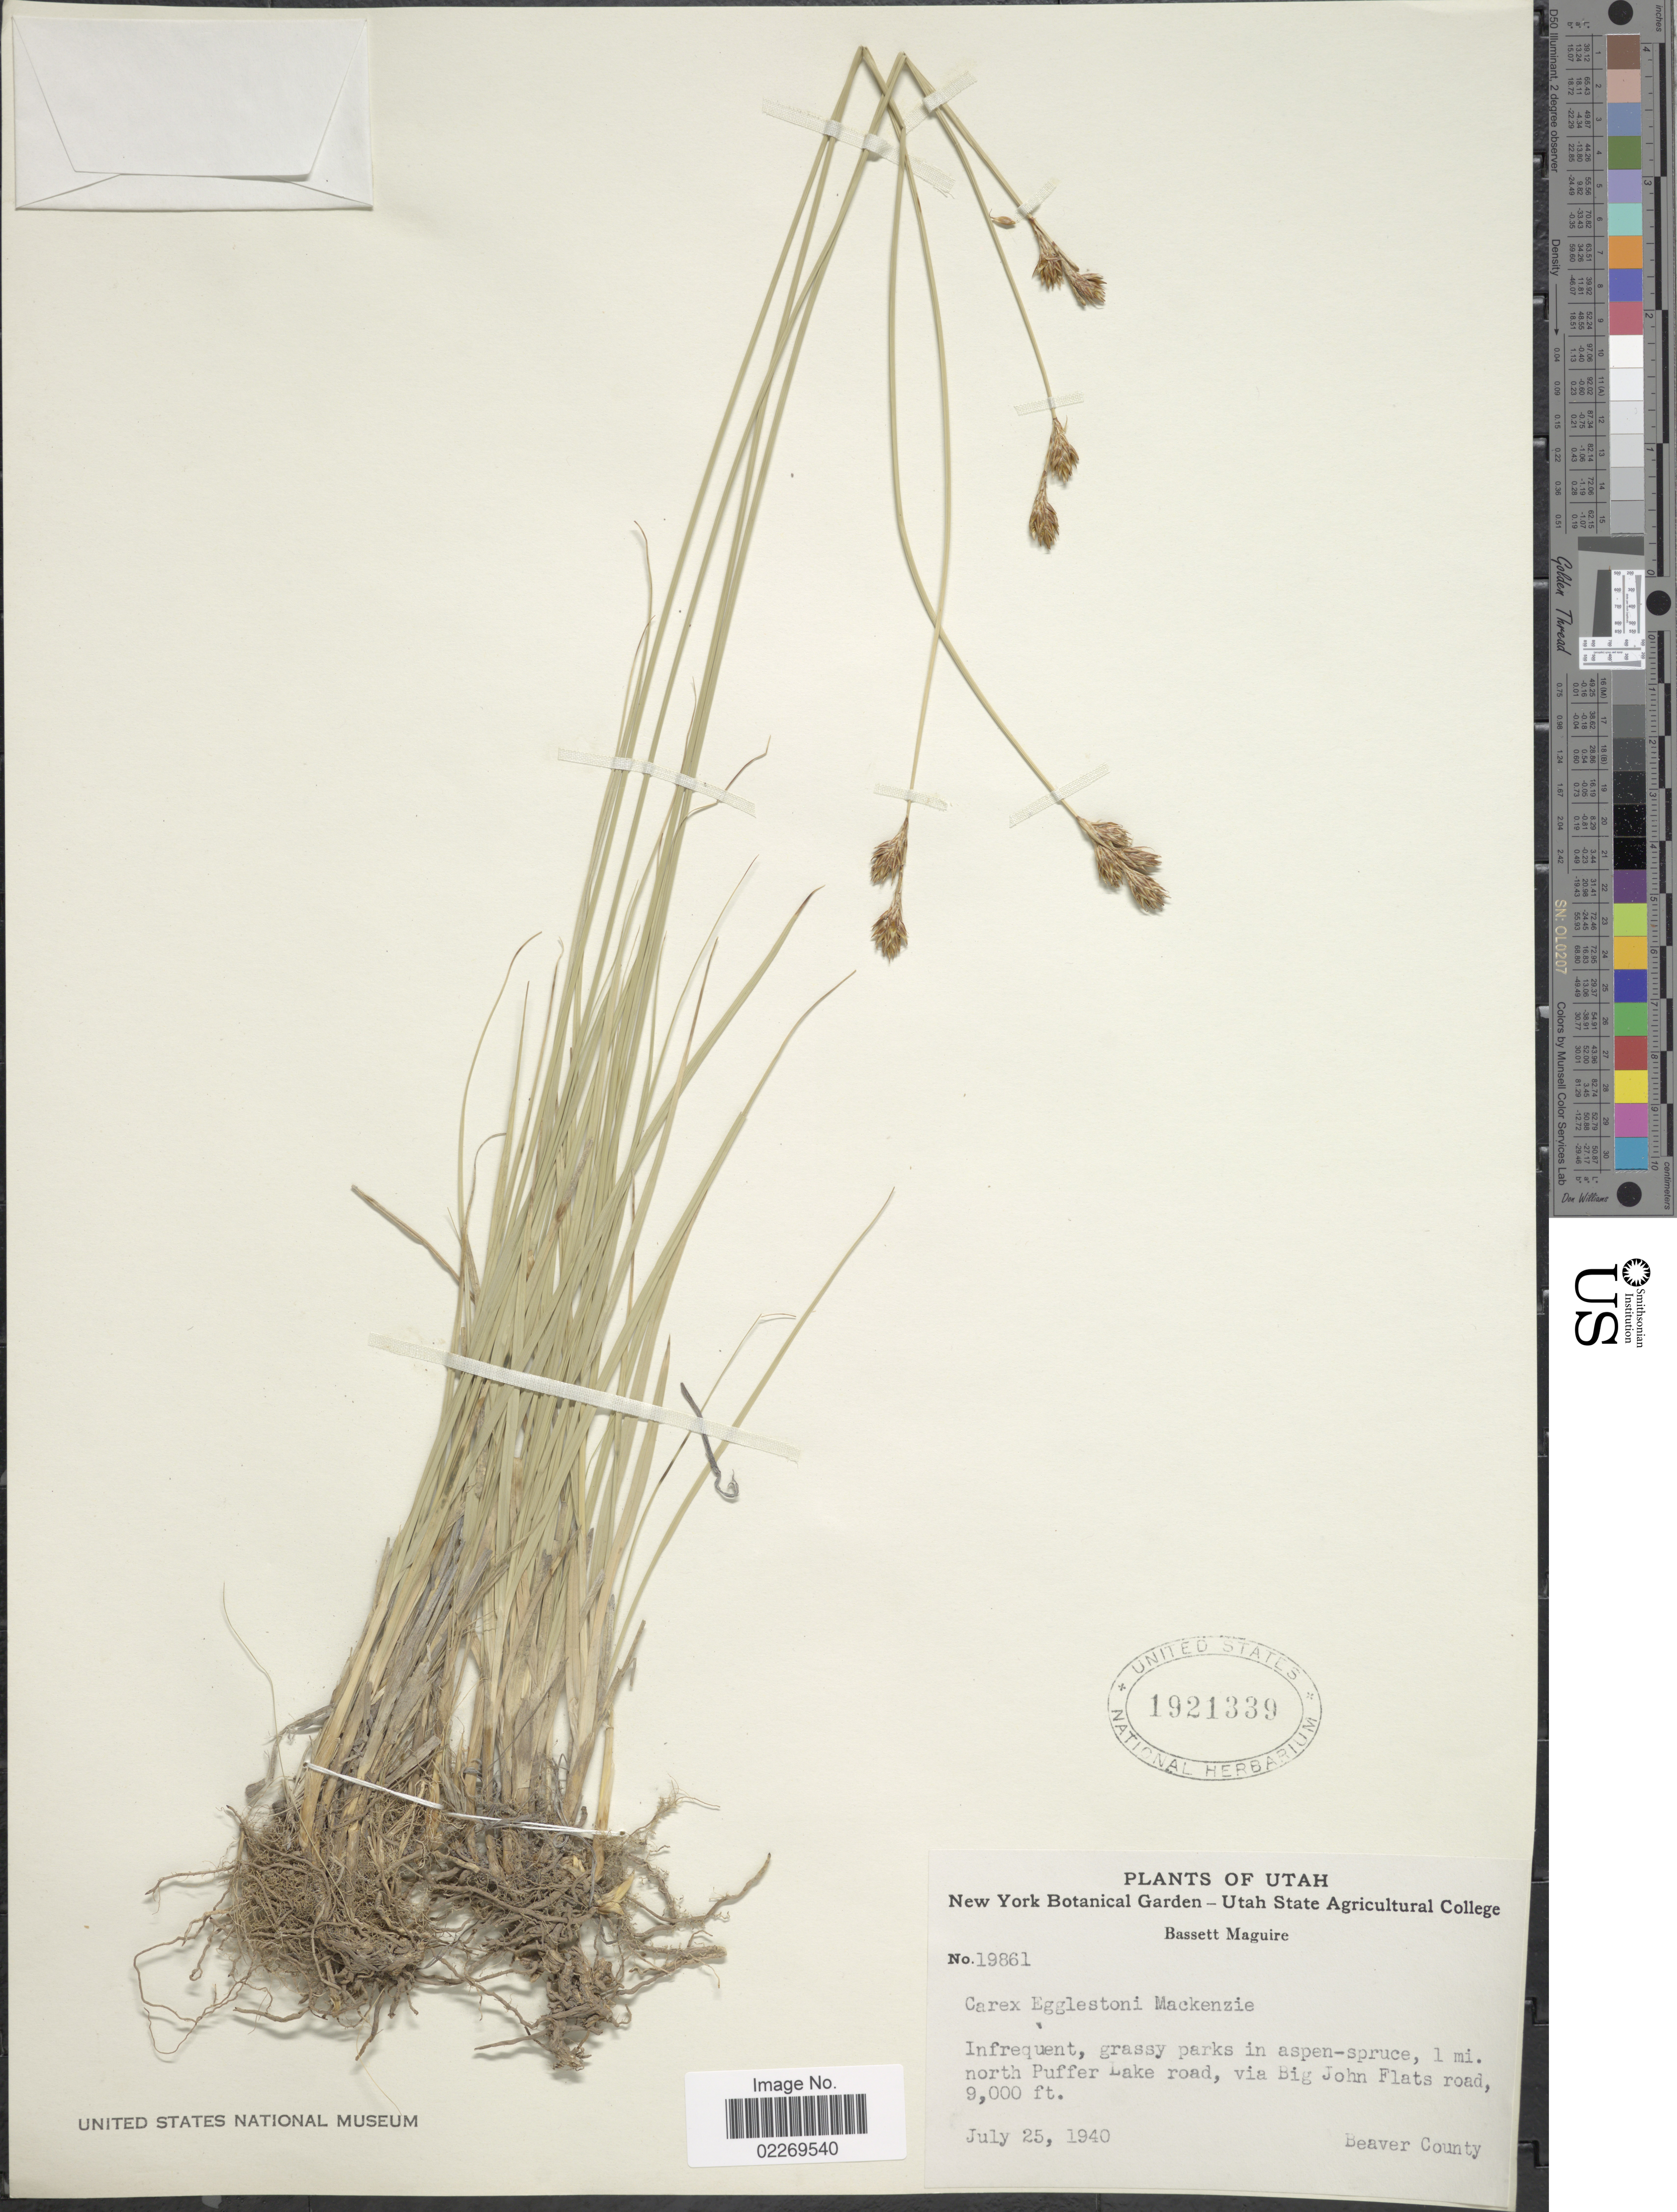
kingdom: Plantae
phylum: Tracheophyta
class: Liliopsida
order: Poales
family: Cyperaceae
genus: Carex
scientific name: Carex egglestonii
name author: Mack.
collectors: B. Maguire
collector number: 19861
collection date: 1940-07-25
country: United States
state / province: Utah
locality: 1 mi. north Puffer Lake Road, via Big John Flats road, Beaver County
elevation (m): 2743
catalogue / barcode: US 1921339